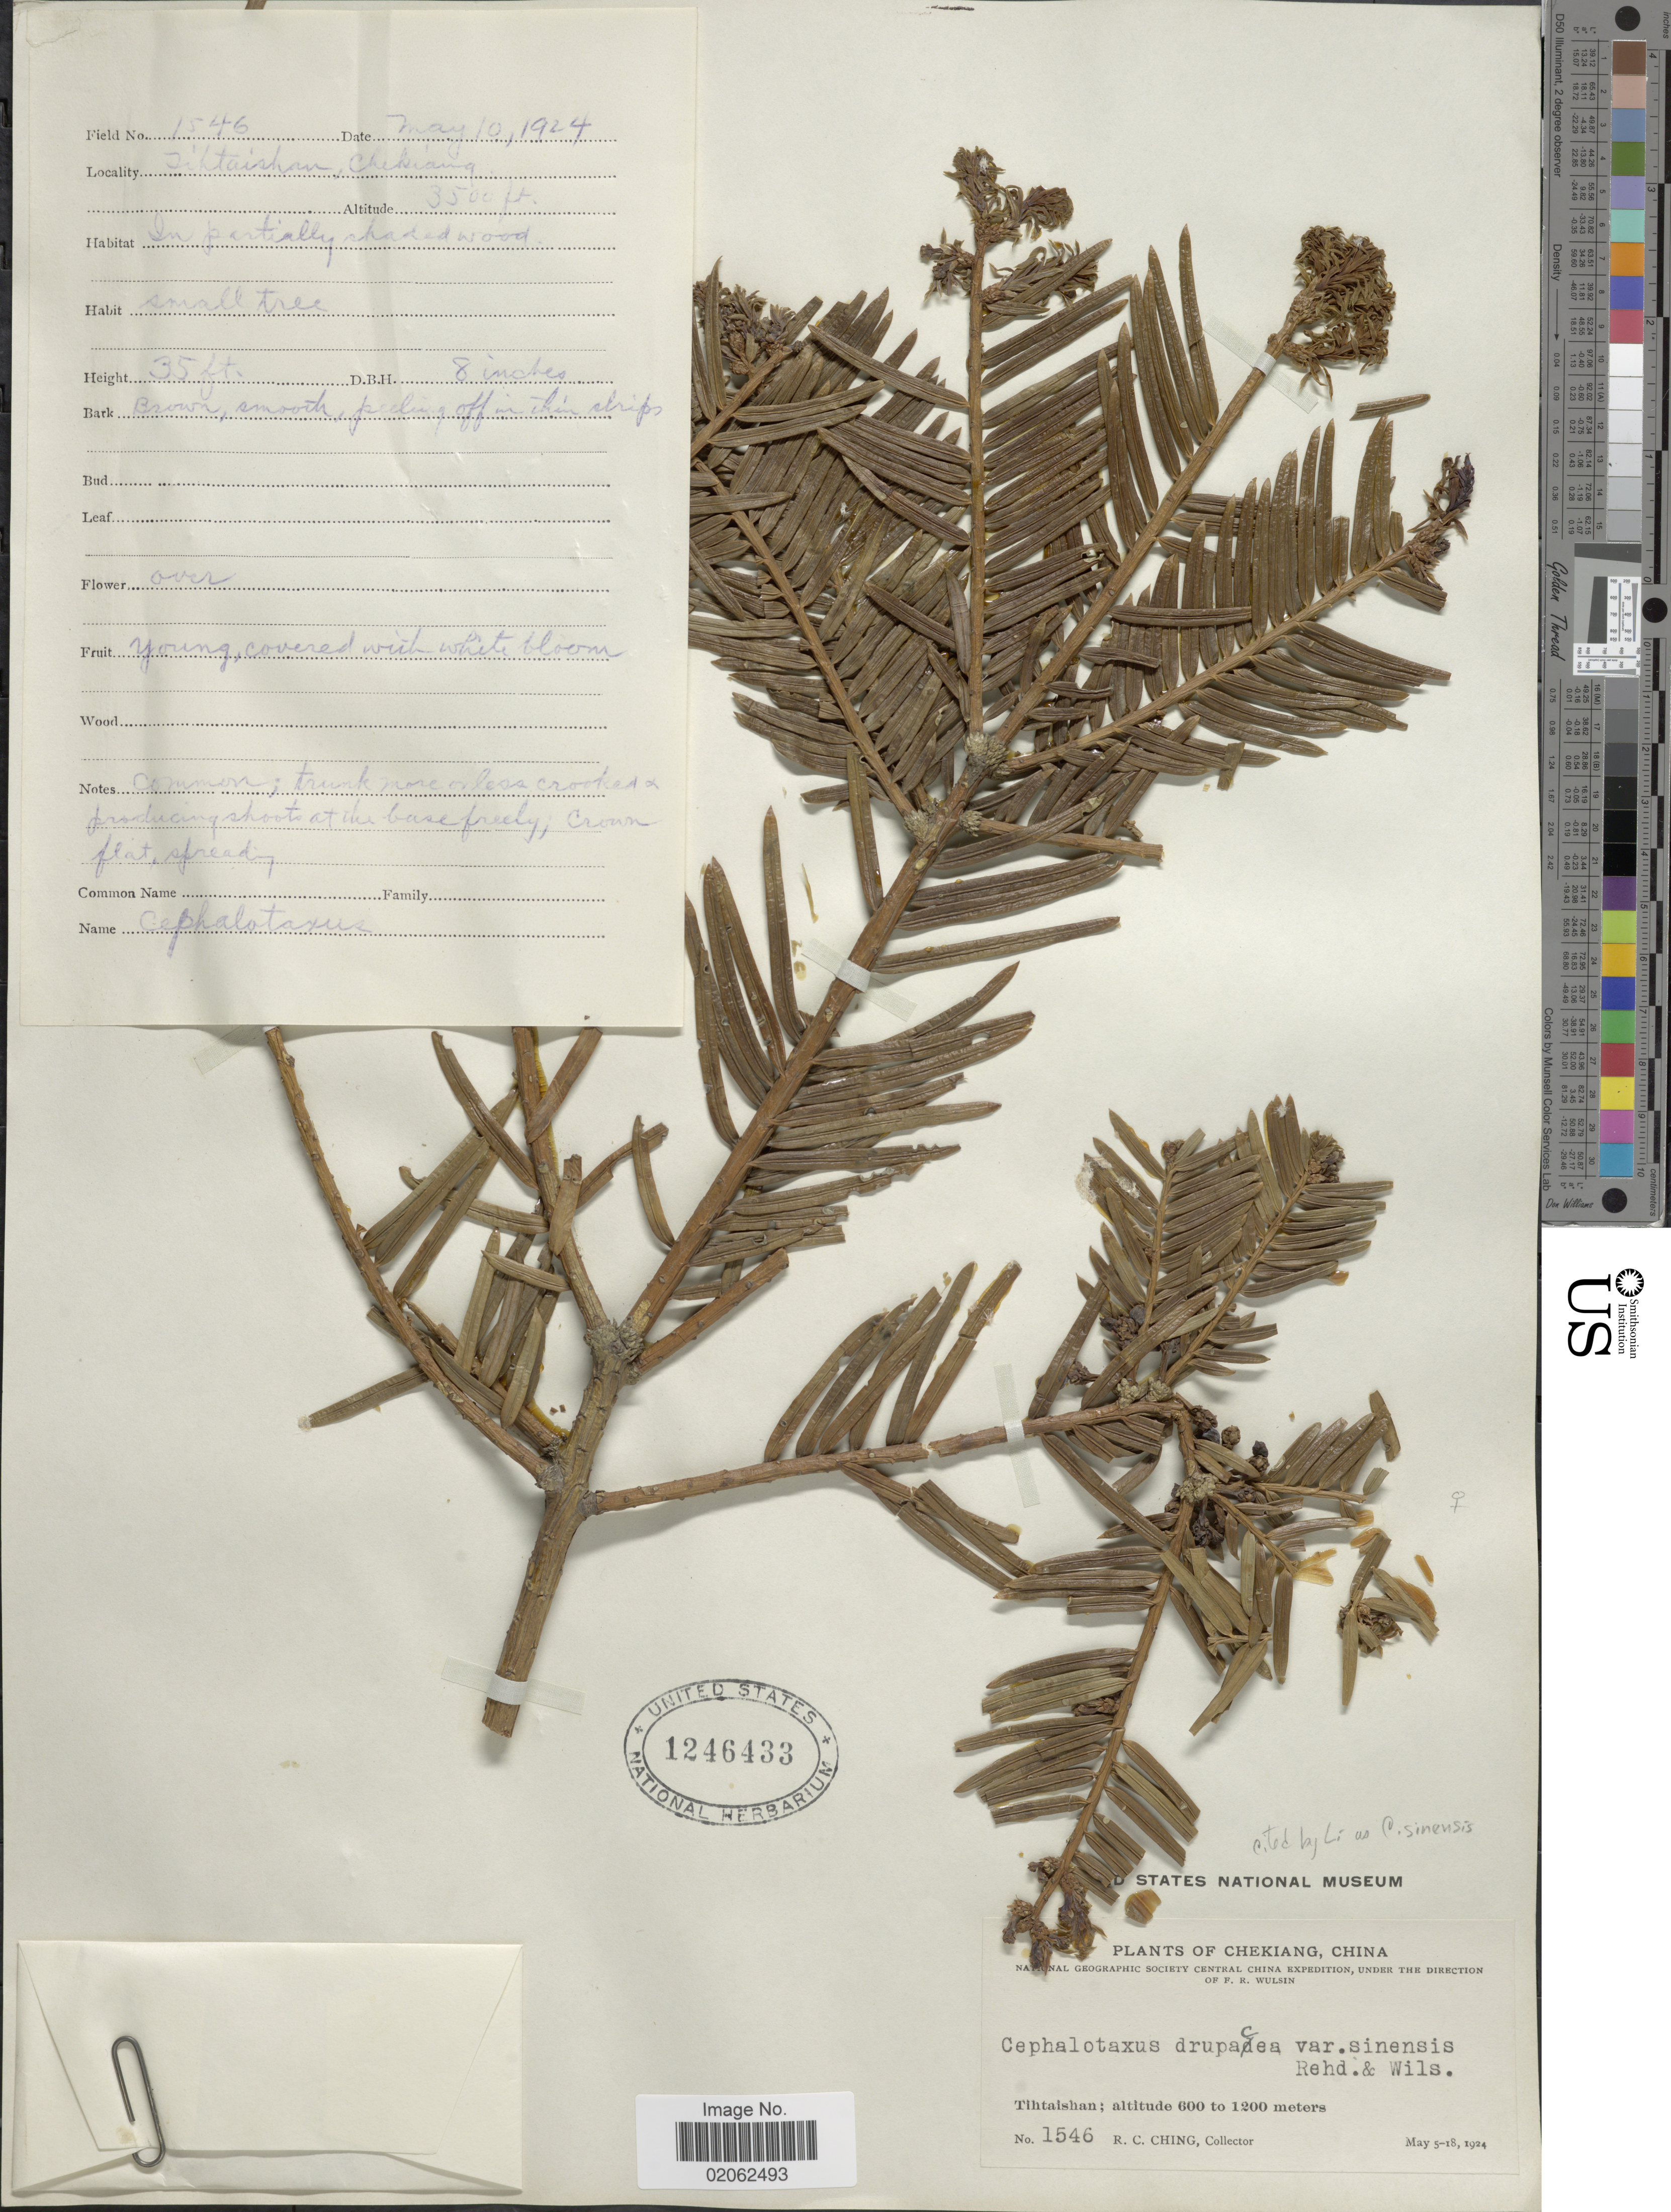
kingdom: Plantae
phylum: Tracheophyta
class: Pinopsida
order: Pinales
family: Cephalotaxaceae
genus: Cephalotaxus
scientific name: Cephalotaxus sinensis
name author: (H.L. Li) H.L. Li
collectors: R. C. Ching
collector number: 1546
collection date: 1924-05-05/1924-05-18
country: China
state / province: Zhejiang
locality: Tihtaishan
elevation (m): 600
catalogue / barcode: US 1246433